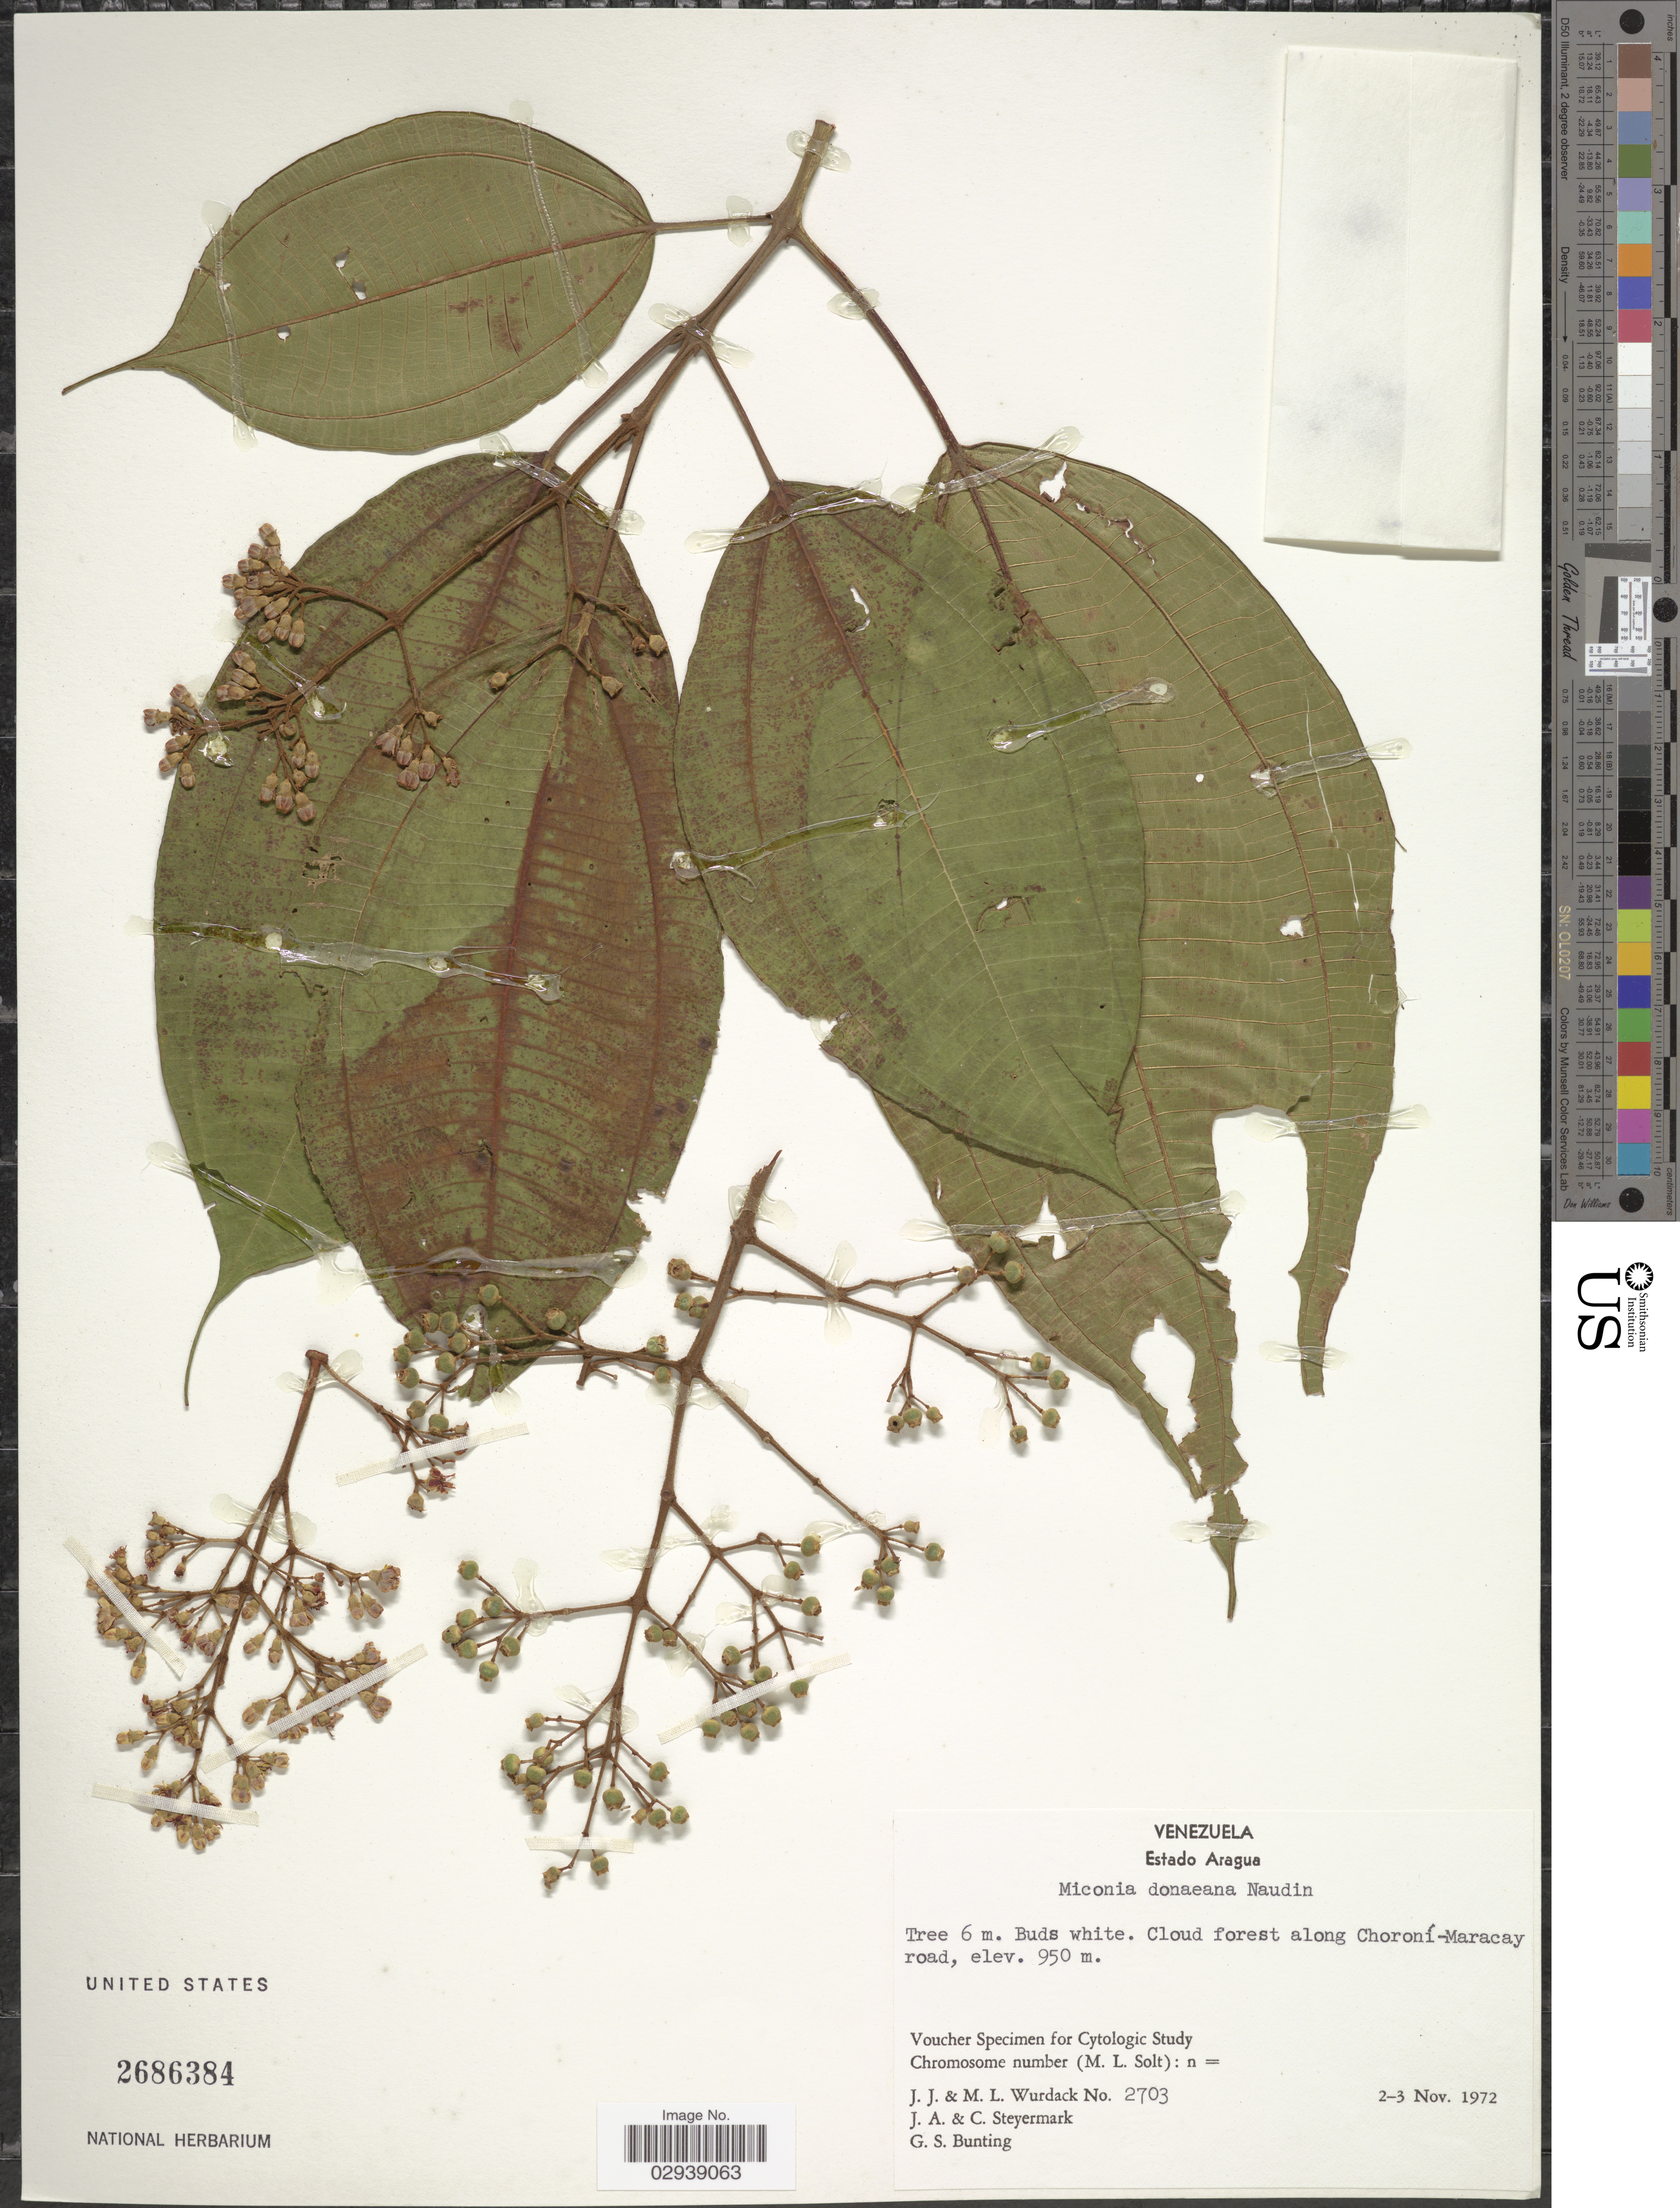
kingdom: Plantae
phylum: Tracheophyta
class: Magnoliopsida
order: Myrtales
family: Melastomataceae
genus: Miconia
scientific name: Miconia donaeana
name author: Naudin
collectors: J. J. Wurdack, M. L. Wurdack, J. Steyermark & C. Steyermark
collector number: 2703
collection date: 1972-11-02/1972-11-03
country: Venezuela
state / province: Aragua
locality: Cloud forest along Choroní-Maracay road.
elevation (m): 950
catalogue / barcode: US 2686384